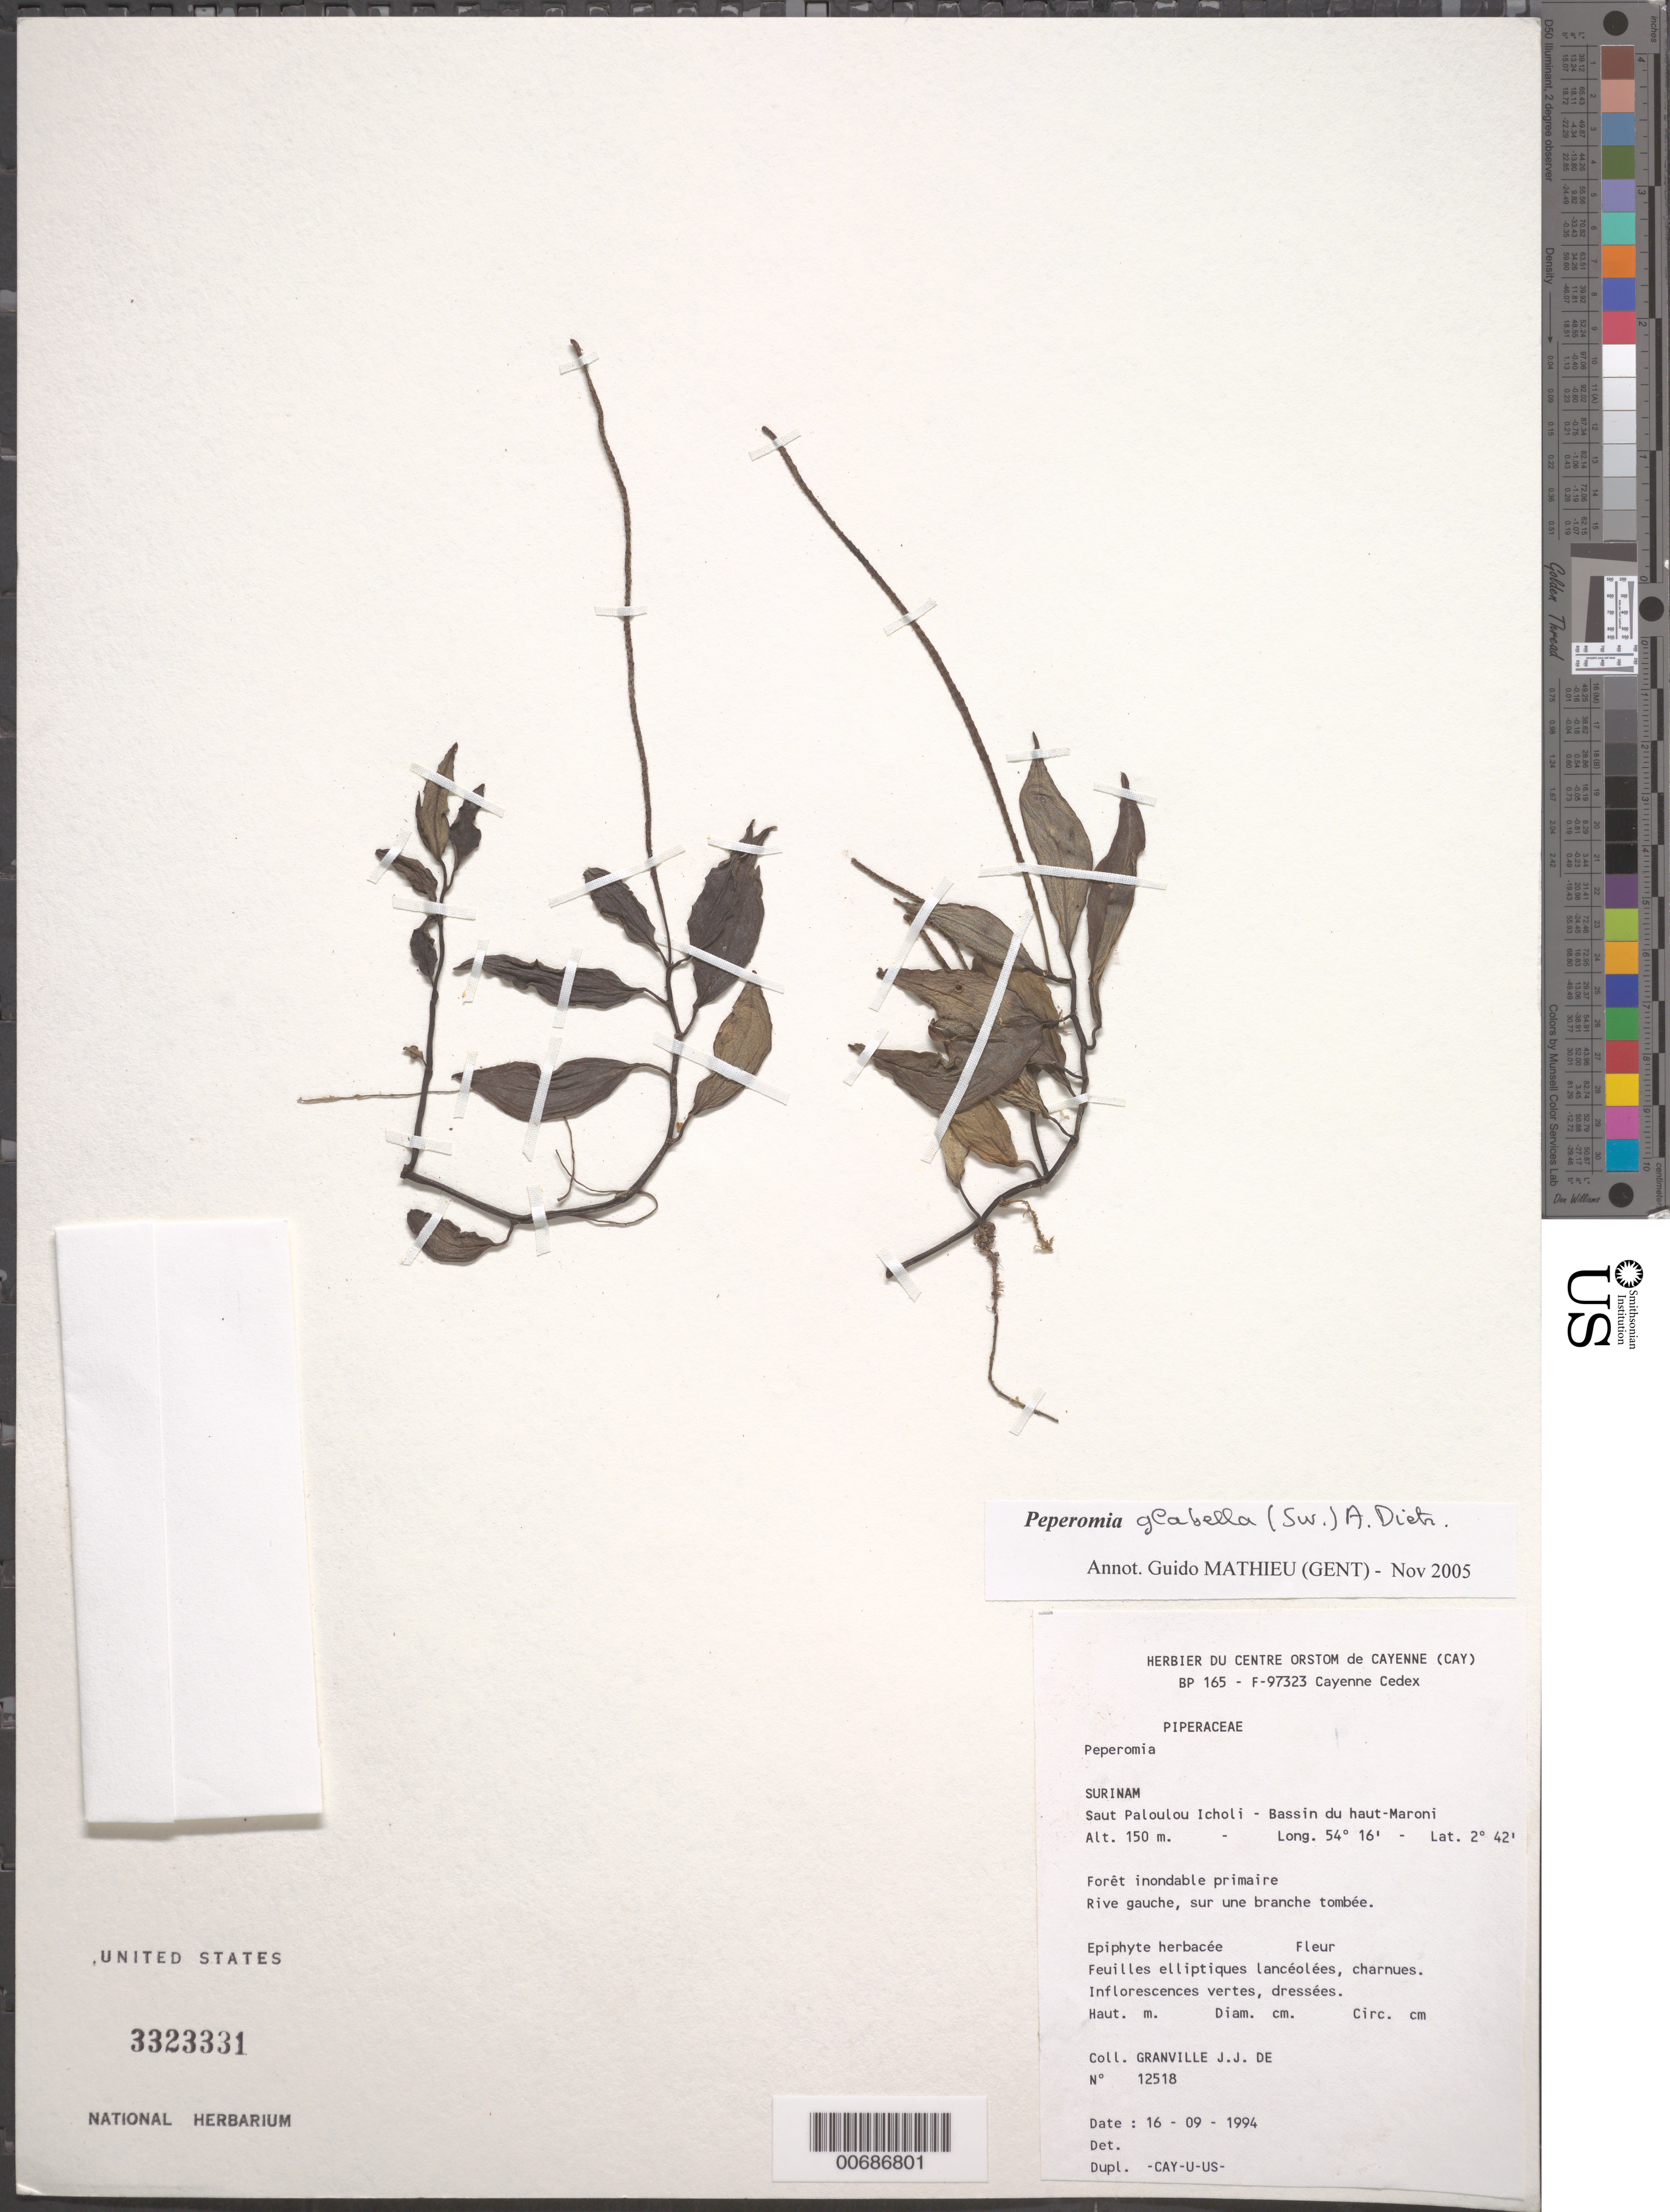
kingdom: Plantae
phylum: Tracheophyta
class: Magnoliopsida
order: Piperales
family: Piperaceae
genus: Peperomia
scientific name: Peperomia glabella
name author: (Sw.) A. Dietr.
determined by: Mathieu, Guido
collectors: J.-J. de Granville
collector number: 12518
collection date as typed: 16-Sep-94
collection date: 1994-09-16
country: Suriname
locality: Saut Paloulou Icholi, Bassin du haut-Maroni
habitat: Forêt inondable primaire. Rive gauche, sur une branche tombee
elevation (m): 150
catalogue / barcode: US 3323331